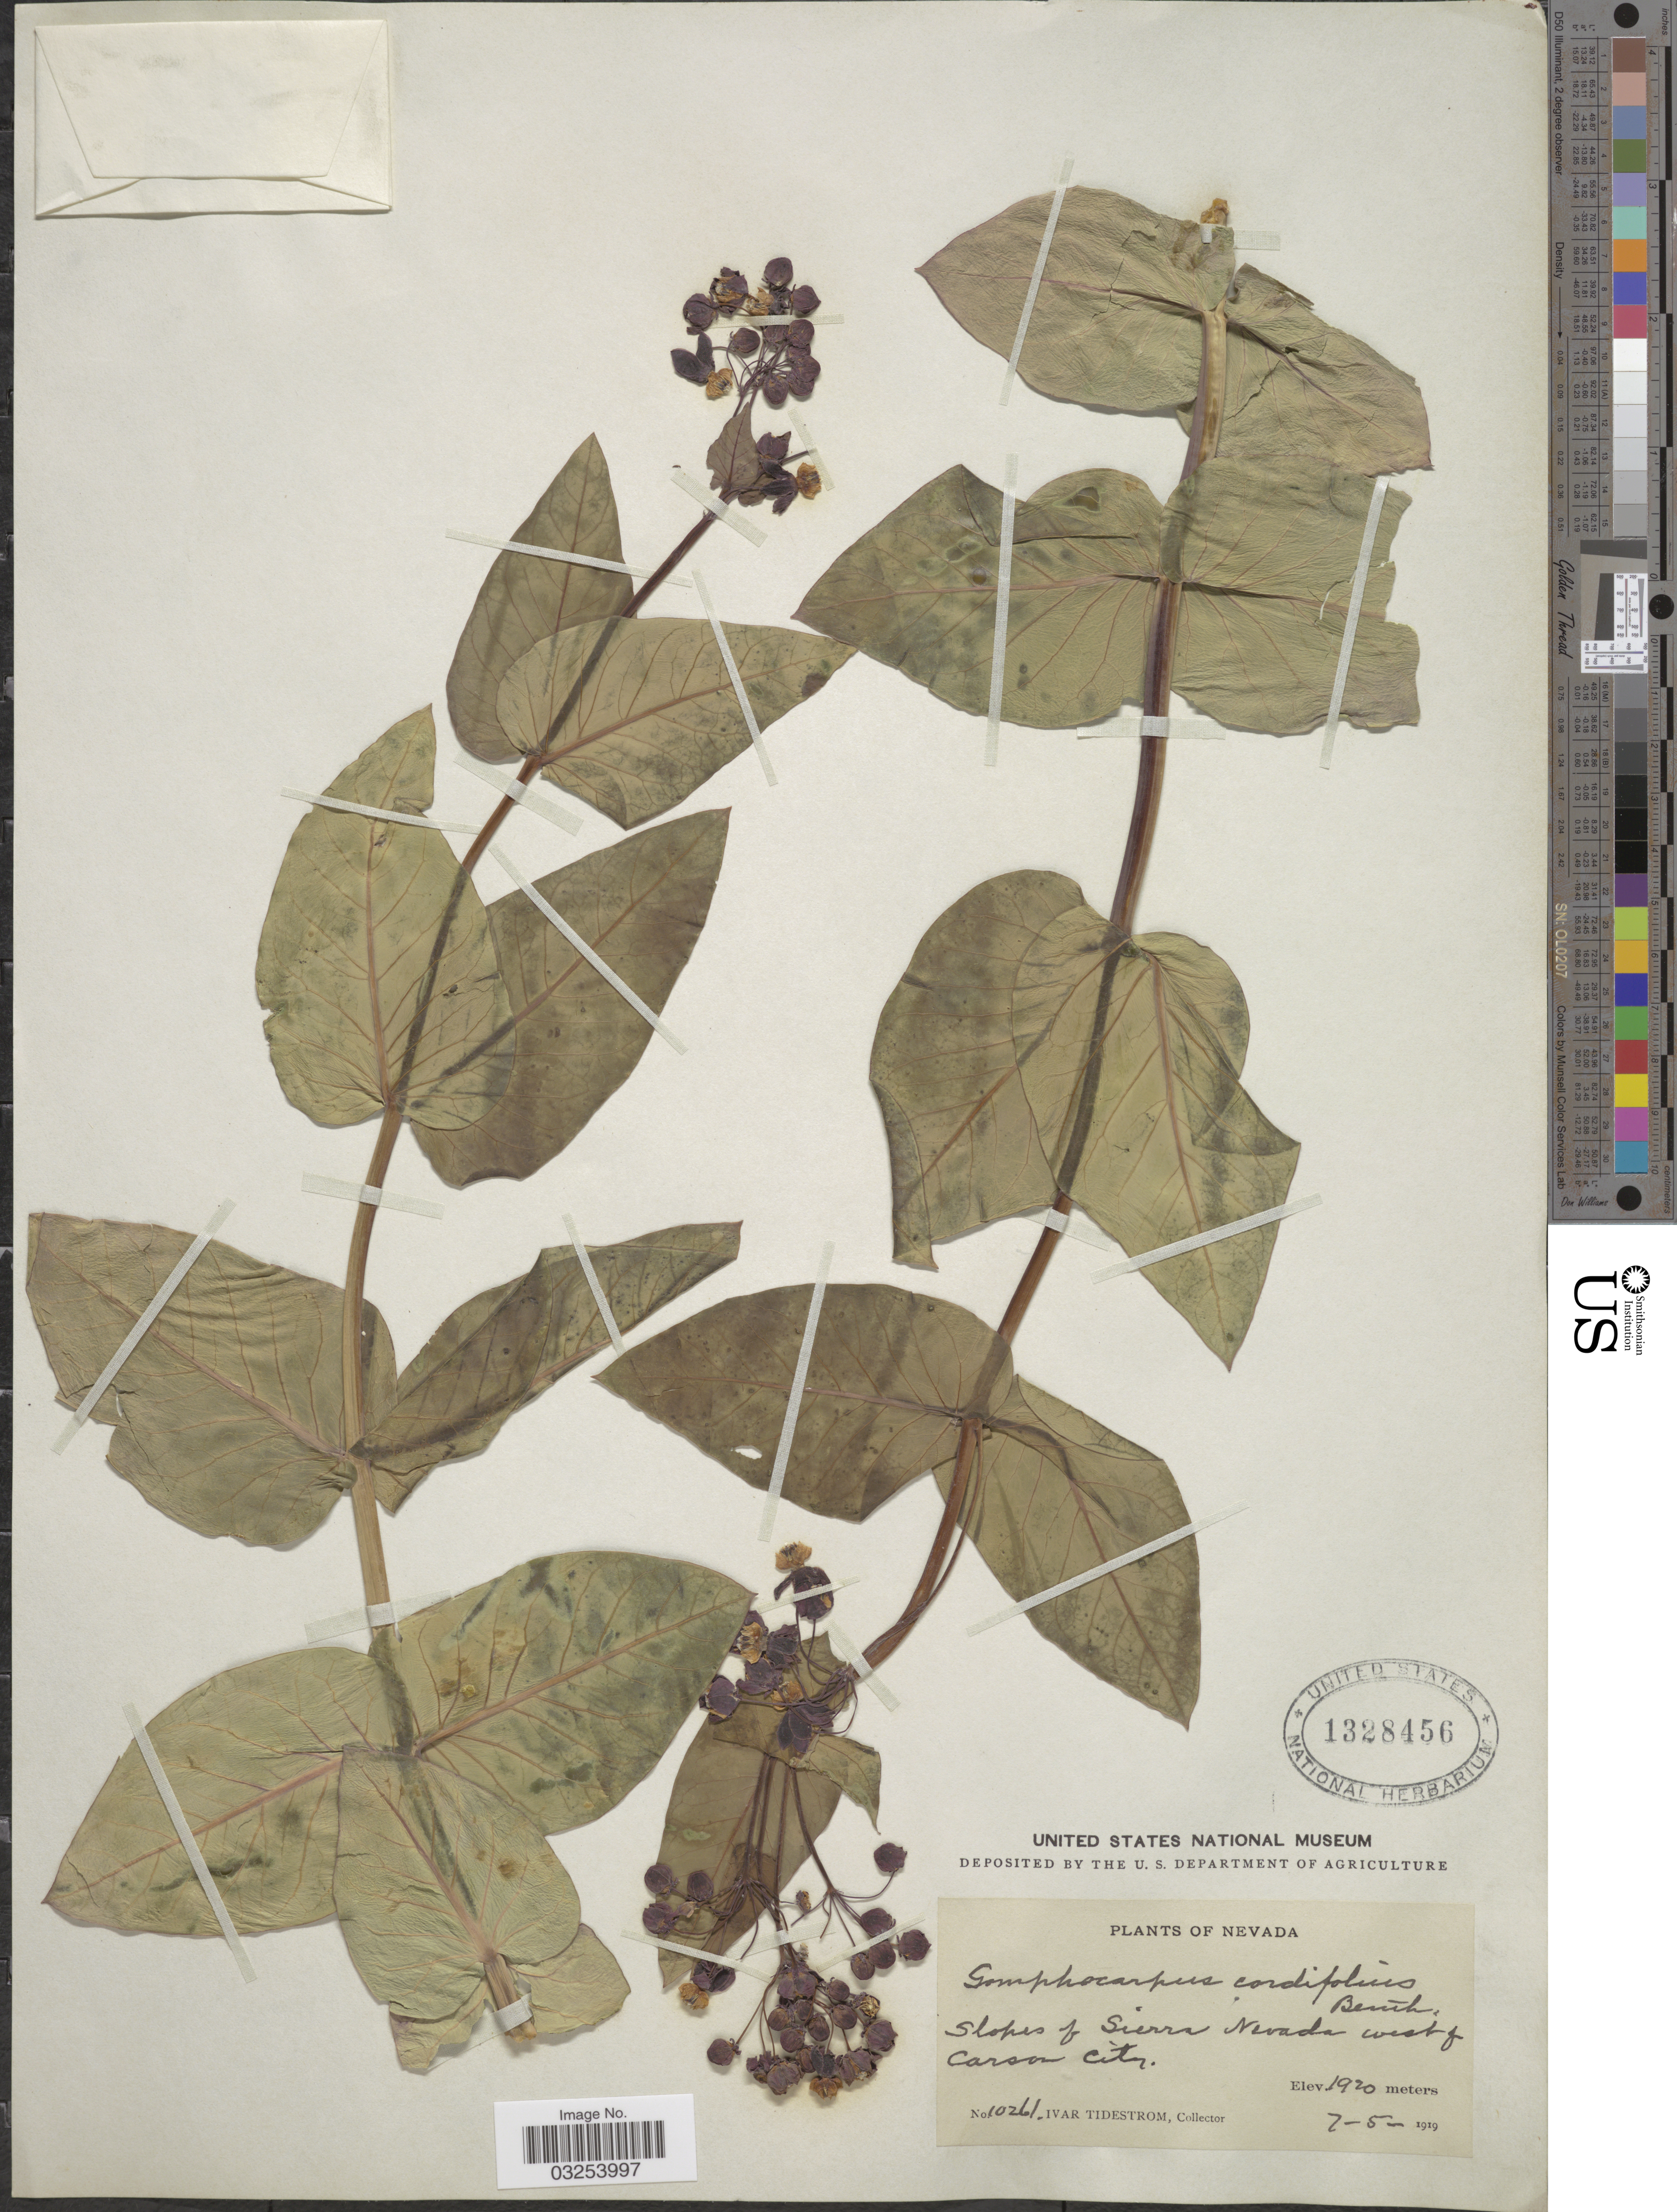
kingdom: Plantae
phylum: Tracheophyta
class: Magnoliopsida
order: Gentianales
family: Apocynaceae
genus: Asclepias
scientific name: Asclepias cordifolia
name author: (Benth.) Jeps.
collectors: I. F. Tidestrom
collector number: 10261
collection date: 1919-07-05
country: United States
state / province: Nevada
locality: Slopes of Sierra Nevada west of Carson City.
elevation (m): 1920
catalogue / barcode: US 1328456